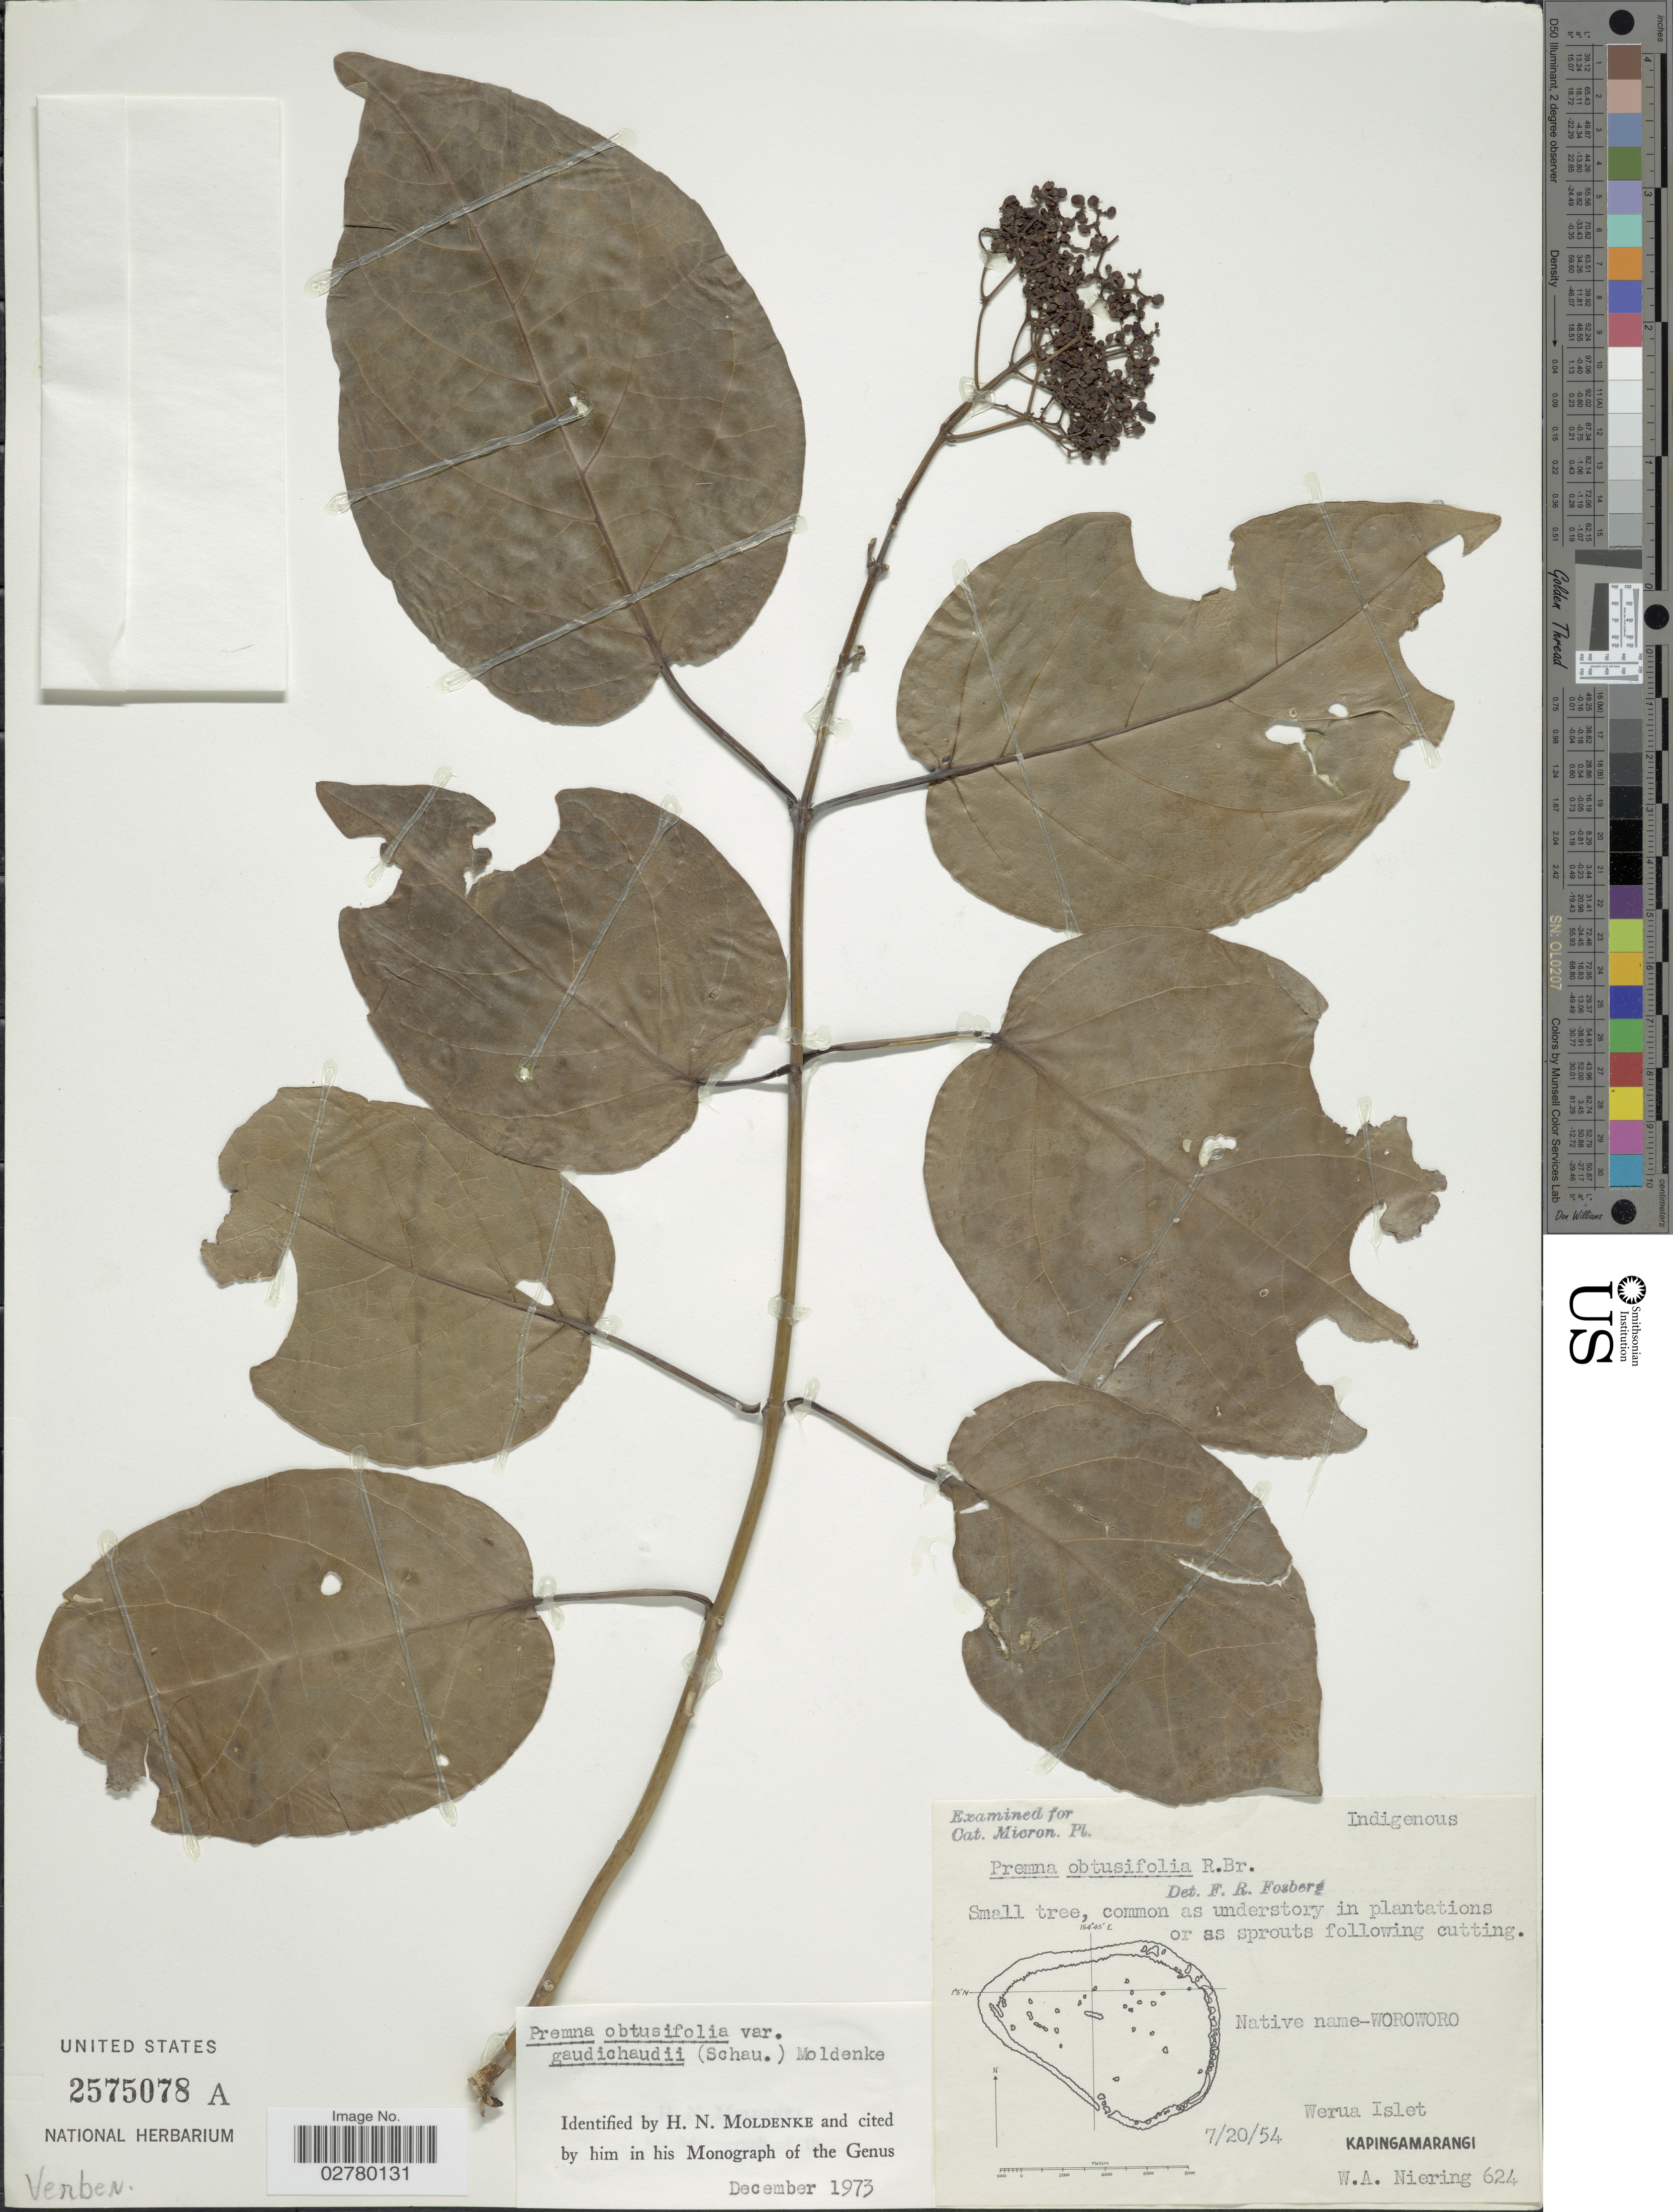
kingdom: Plantae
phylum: Tracheophyta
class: Magnoliopsida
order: Lamiales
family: Lamiaceae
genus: Premna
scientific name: Premna obtusifolia var. gaudichaudii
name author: (Schauer) Moldenke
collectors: W. Niering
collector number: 624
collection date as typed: Transcribed d/m/y: 20/7/54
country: Micronesia, Federated States of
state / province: Pohnpei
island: Kapingamarangi Atoll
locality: Werua Islet. Kapingamarangi.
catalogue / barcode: US 2575078A